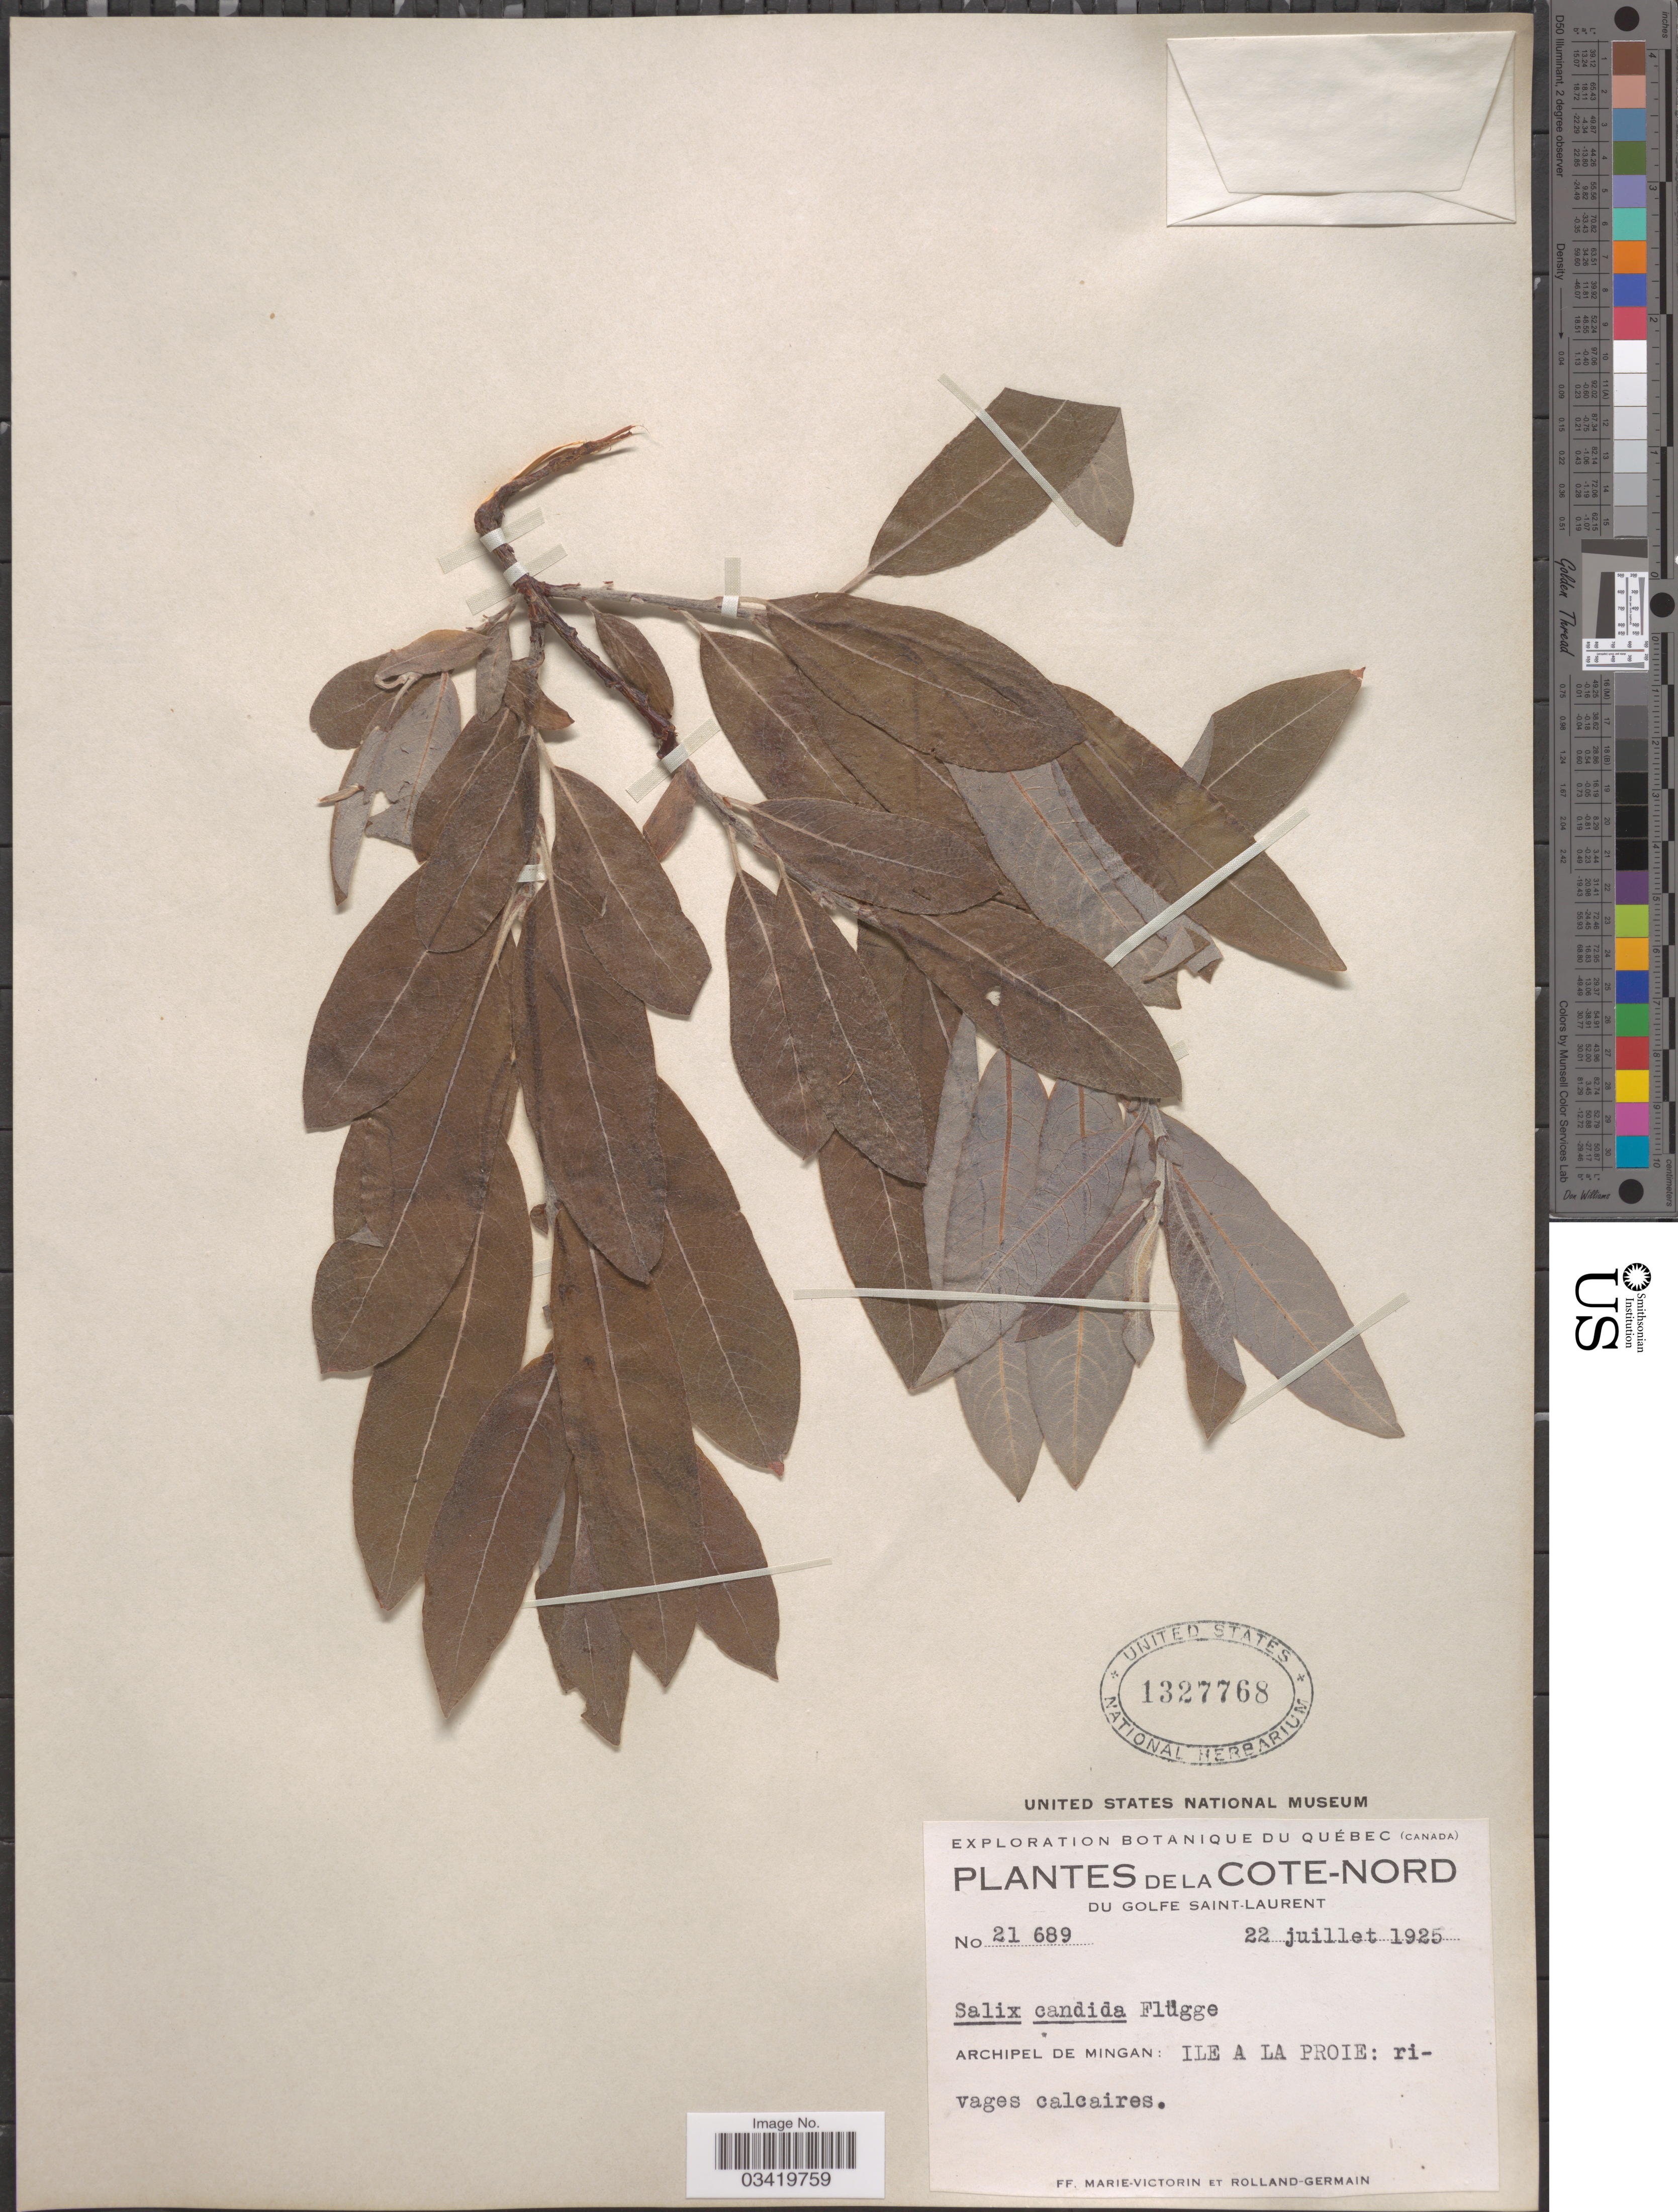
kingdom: Plantae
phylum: Tracheophyta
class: Magnoliopsida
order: Malpighiales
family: Salicaceae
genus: Salix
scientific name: Salix candida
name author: Flüggé ex Willd.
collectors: F. Marie-Victorin & Rolland-Germain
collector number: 21689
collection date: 1925-07-22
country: Canada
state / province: Quebec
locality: De La Cote-Nord. Du Golfe Saint-Laurent. Archipel de Mingan: Ile a La Proie: rivages calcaires.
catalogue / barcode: US 1327768